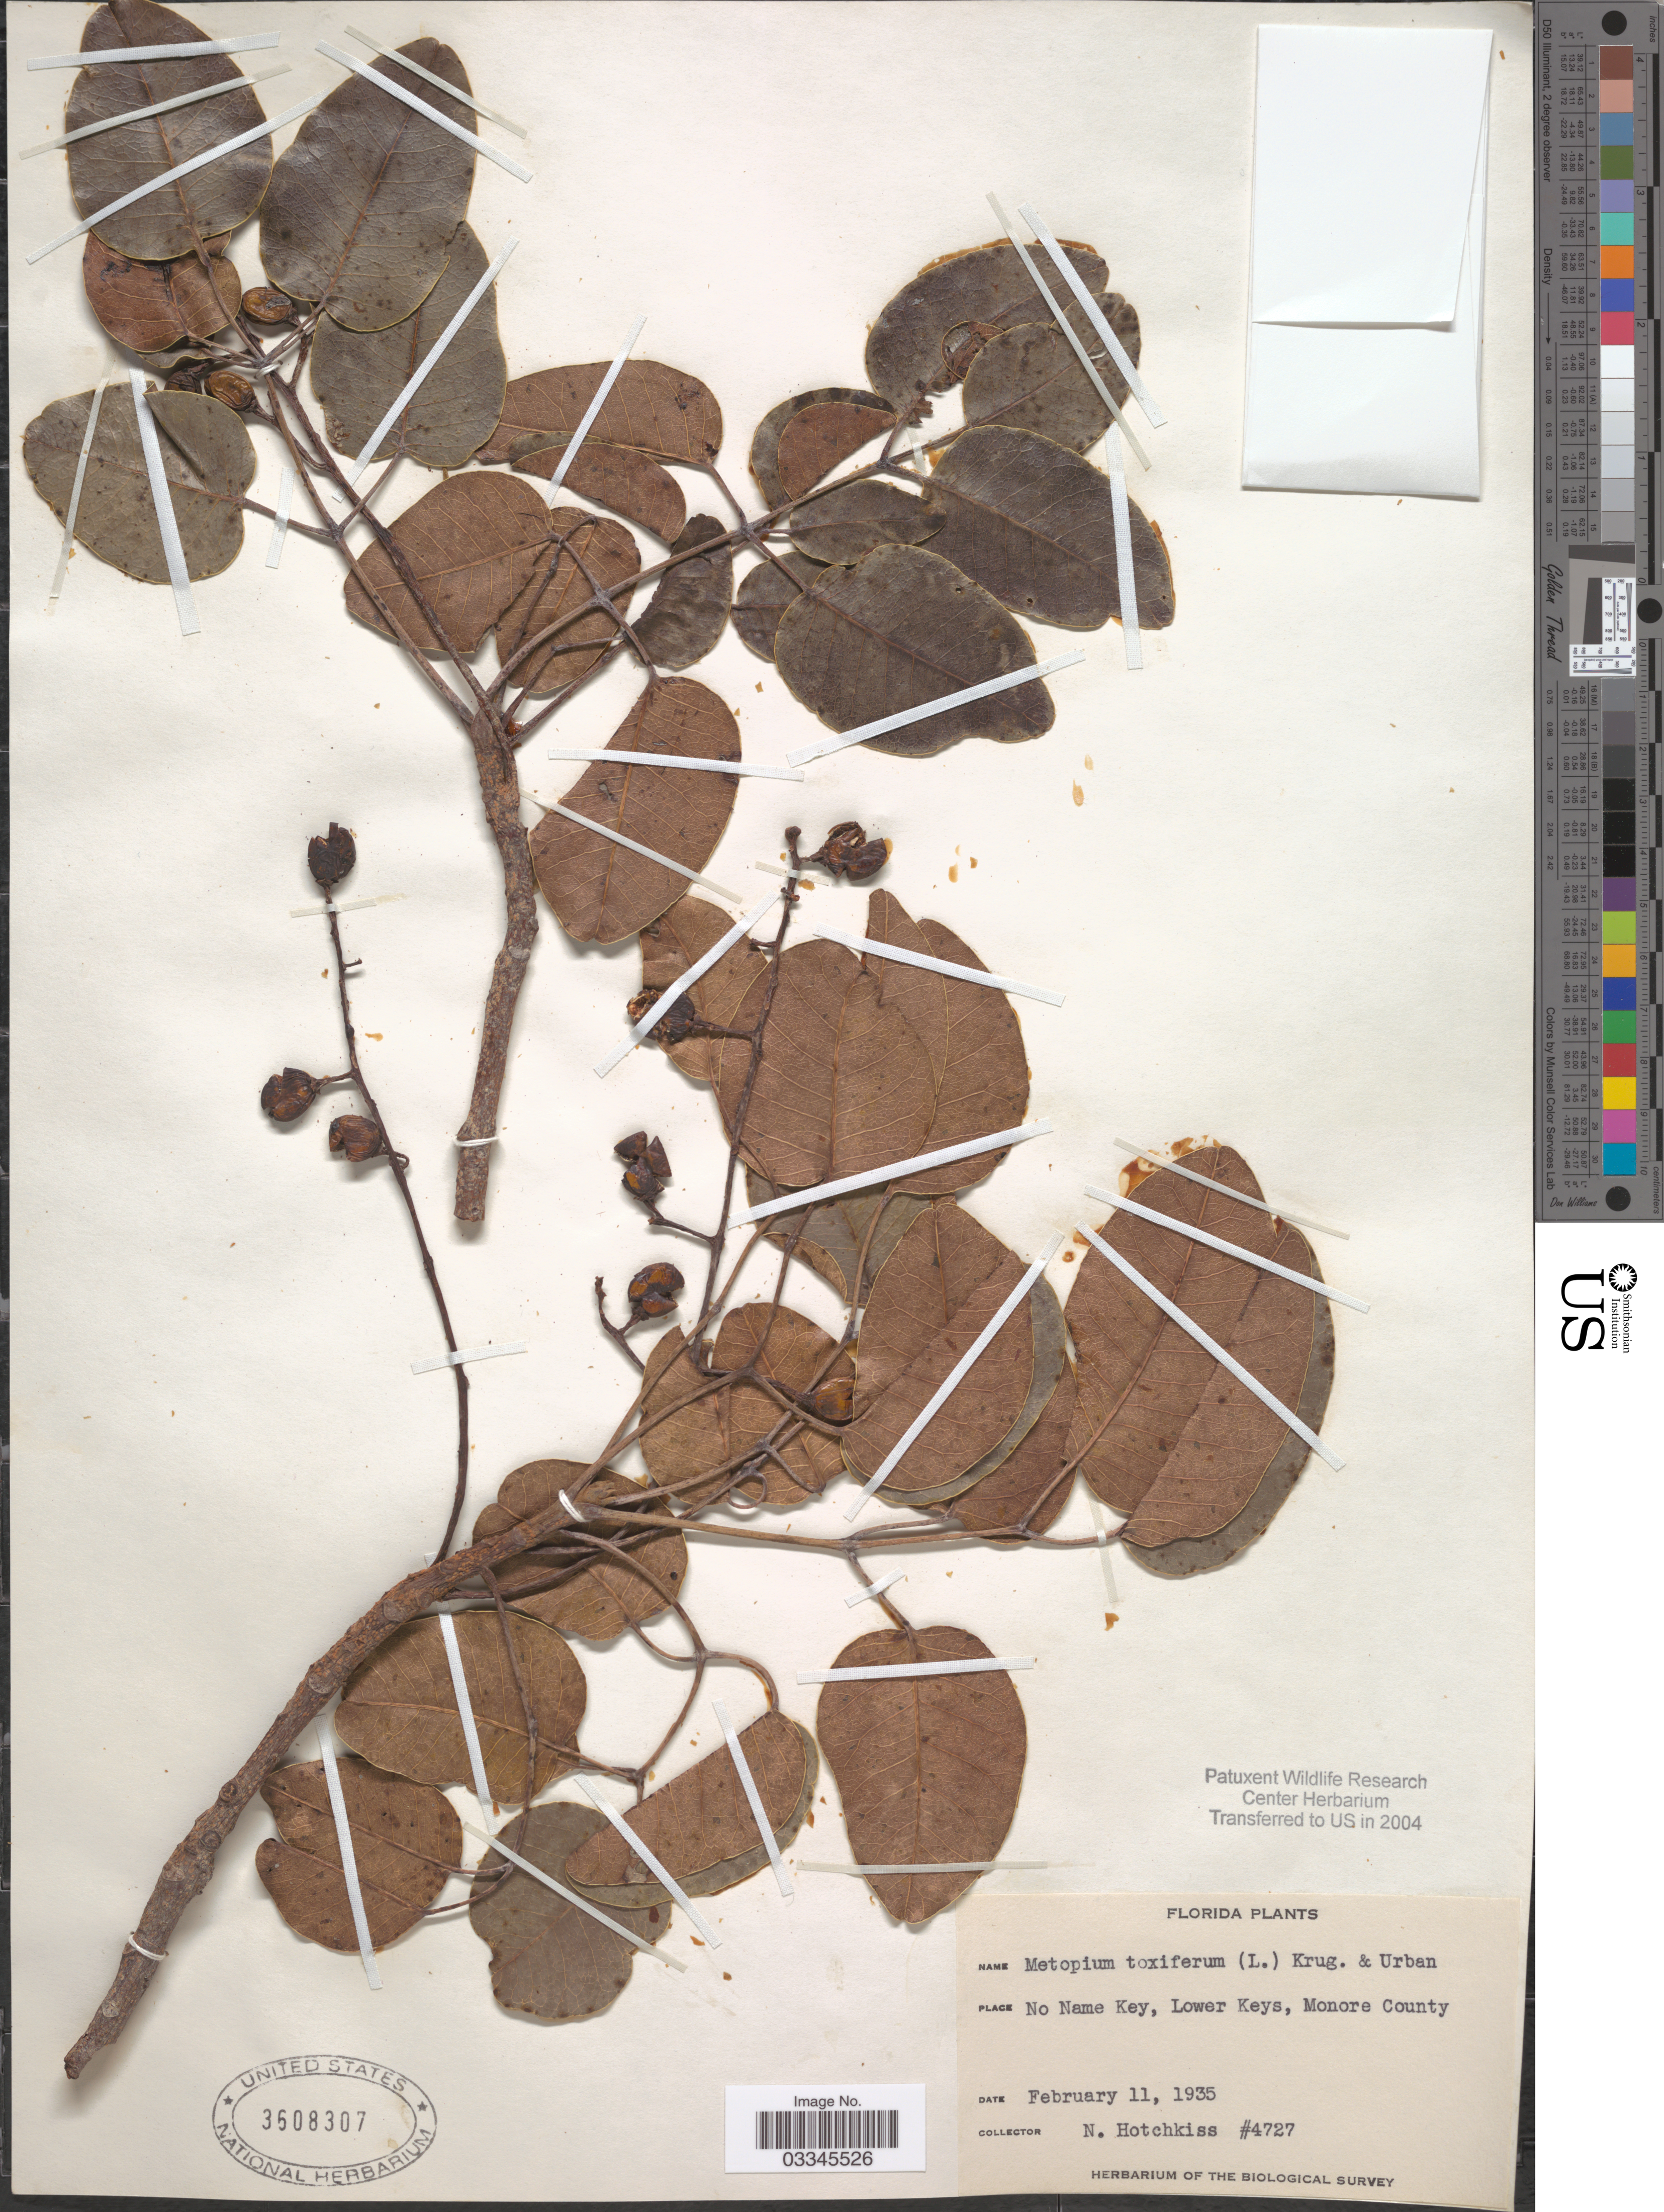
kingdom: Plantae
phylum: Tracheophyta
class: Magnoliopsida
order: Sapindales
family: Anacardiaceae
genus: Metopium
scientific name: Metopium toxiferum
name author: (L.) Krug & Urb.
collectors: N. Hotchkiss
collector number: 4727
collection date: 1935-02-11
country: United States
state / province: Florida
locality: Na Name Key, Lower Keys, Monroe County.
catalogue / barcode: US 3608307